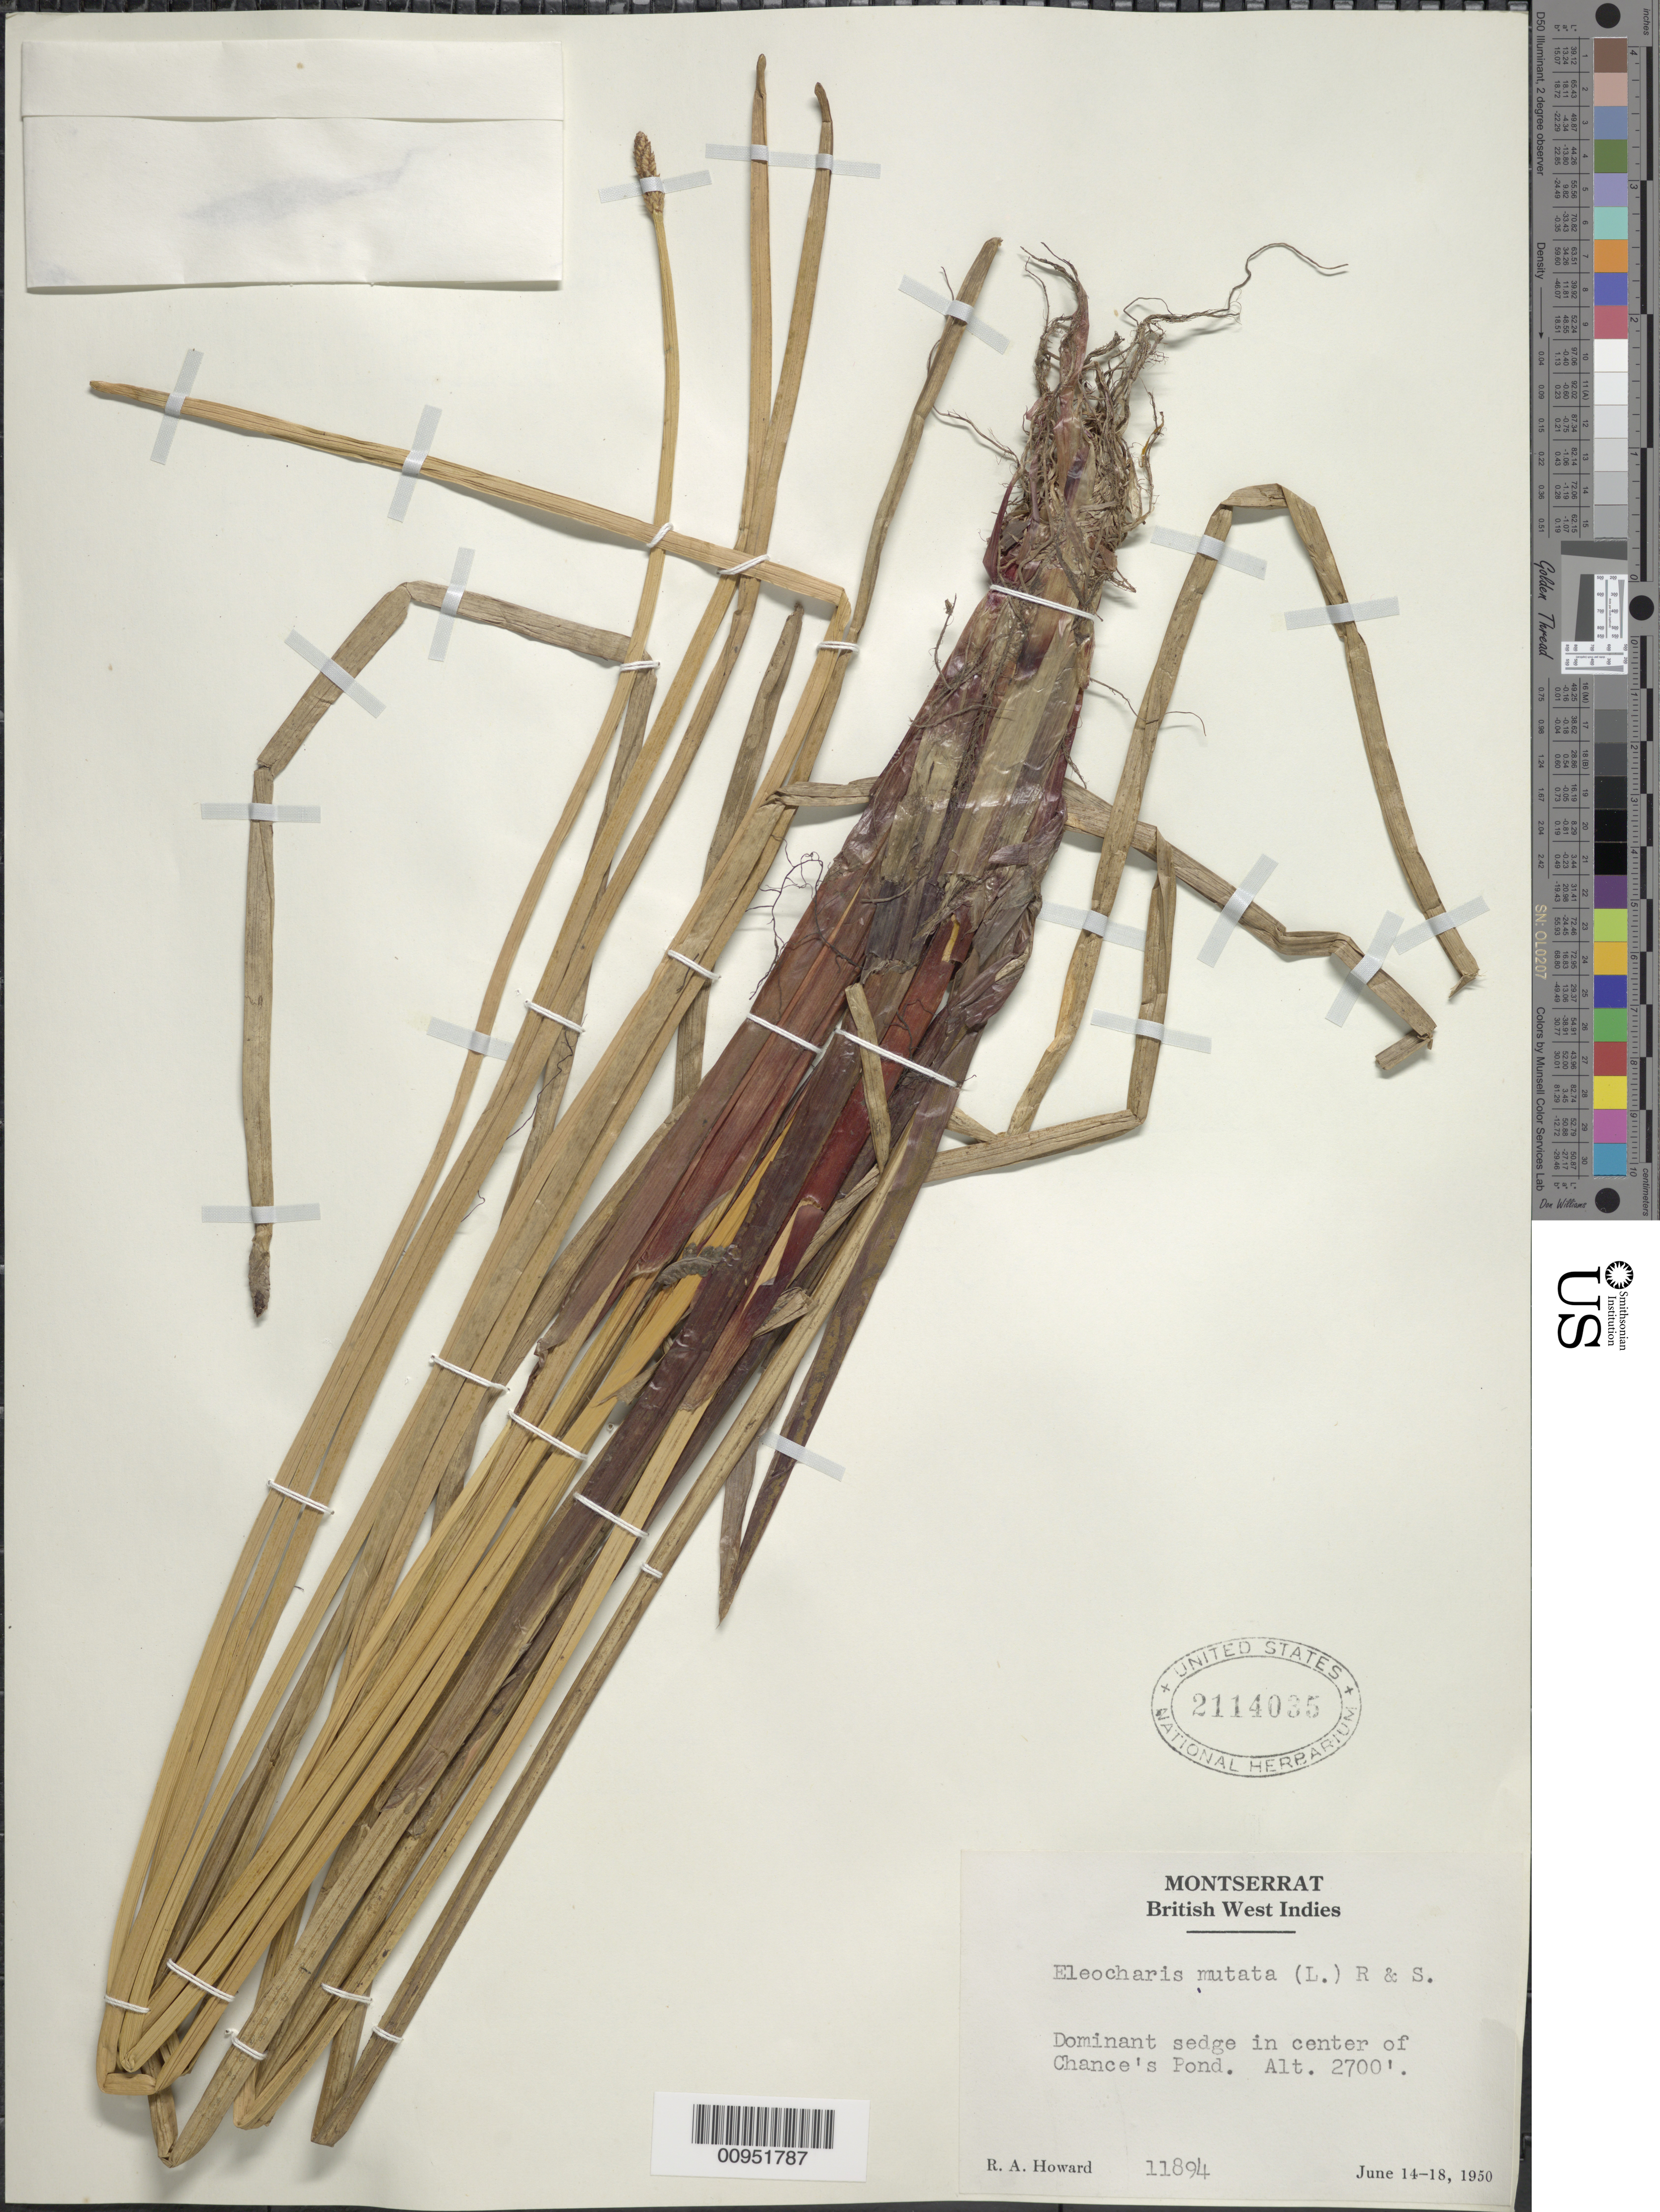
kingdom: Plantae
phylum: Tracheophyta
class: Liliopsida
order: Poales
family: Cyperaceae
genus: Eleocharis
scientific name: Eleocharis mutata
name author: (L.) Roem. & Schult.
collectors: R. A. Howard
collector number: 11894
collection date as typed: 14 Jun 1950 to 18 Jun 1950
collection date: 1950-06-14/1950-06-18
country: Montserrat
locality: Chance's Pond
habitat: In center of pond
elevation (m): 823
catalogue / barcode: US 2114035